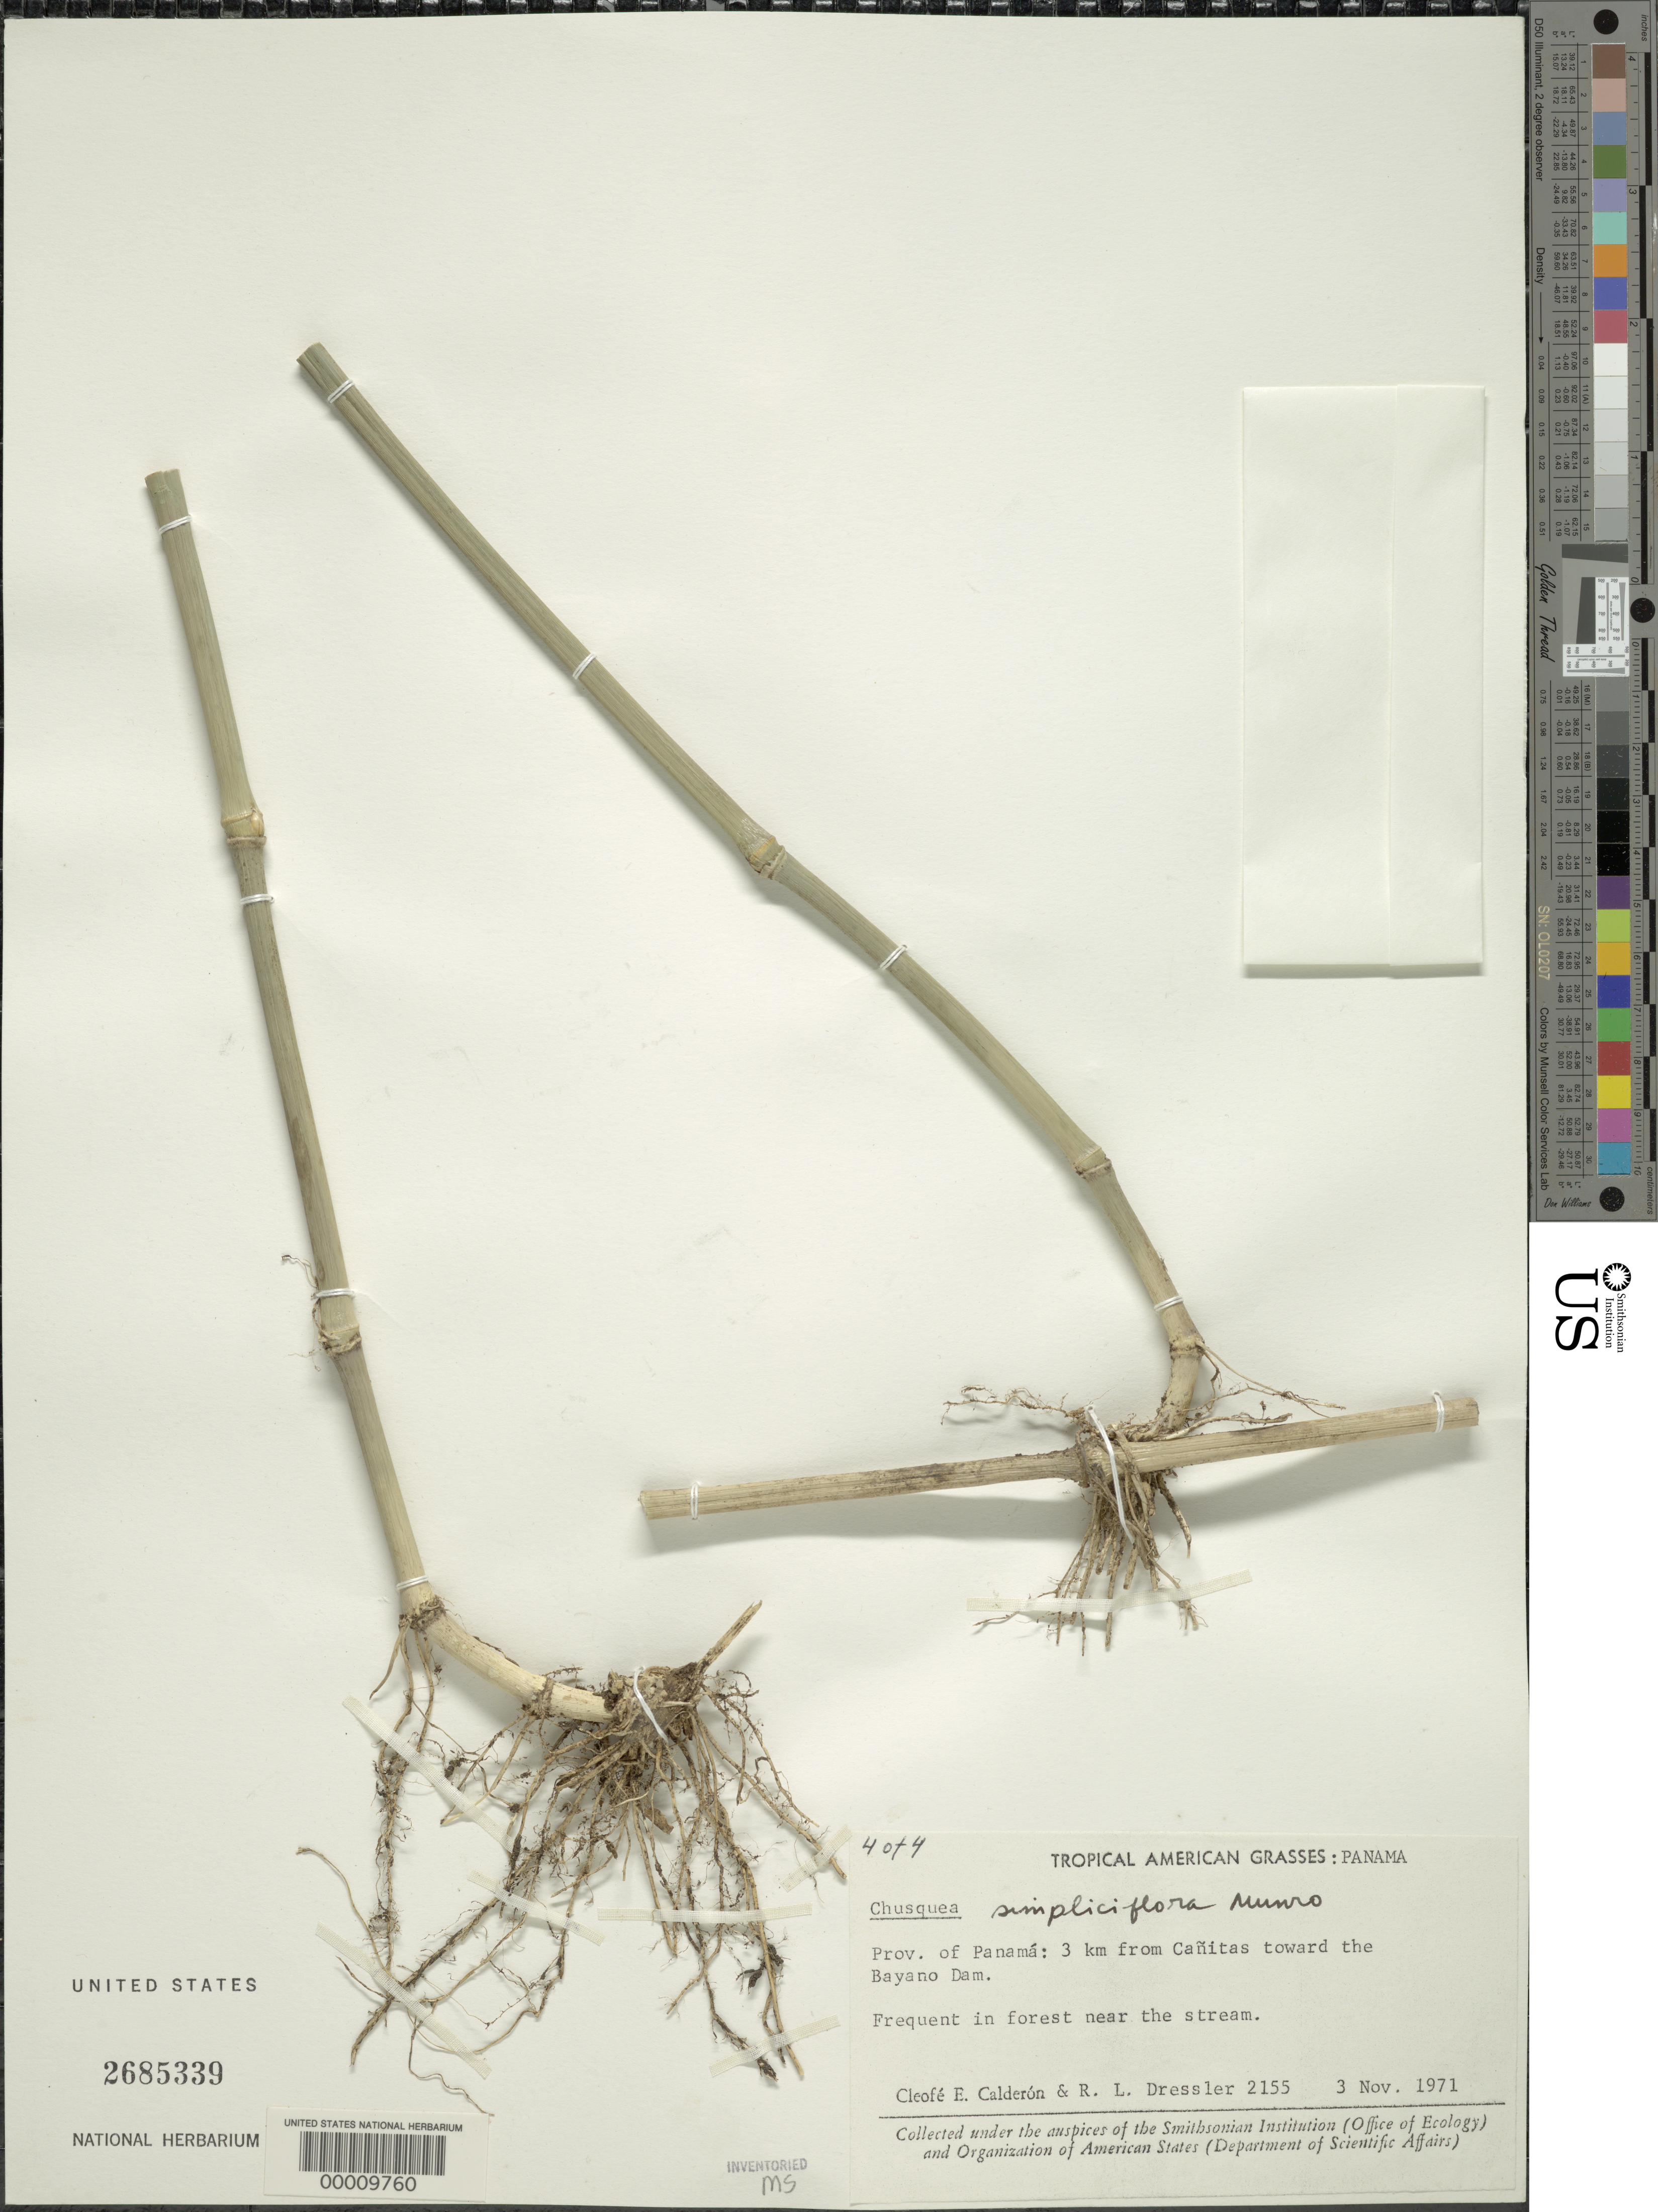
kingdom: Plantae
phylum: Tracheophyta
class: Liliopsida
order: Poales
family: Poaceae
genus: Chusquea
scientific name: Chusquea simpliciflora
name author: Munro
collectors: C. E. Calderón & R. Dressler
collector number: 2155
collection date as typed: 03 Nov 1971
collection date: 1971-11-03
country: Panama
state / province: Panamá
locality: Canitas, Bayano Dam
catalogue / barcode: US 2685339